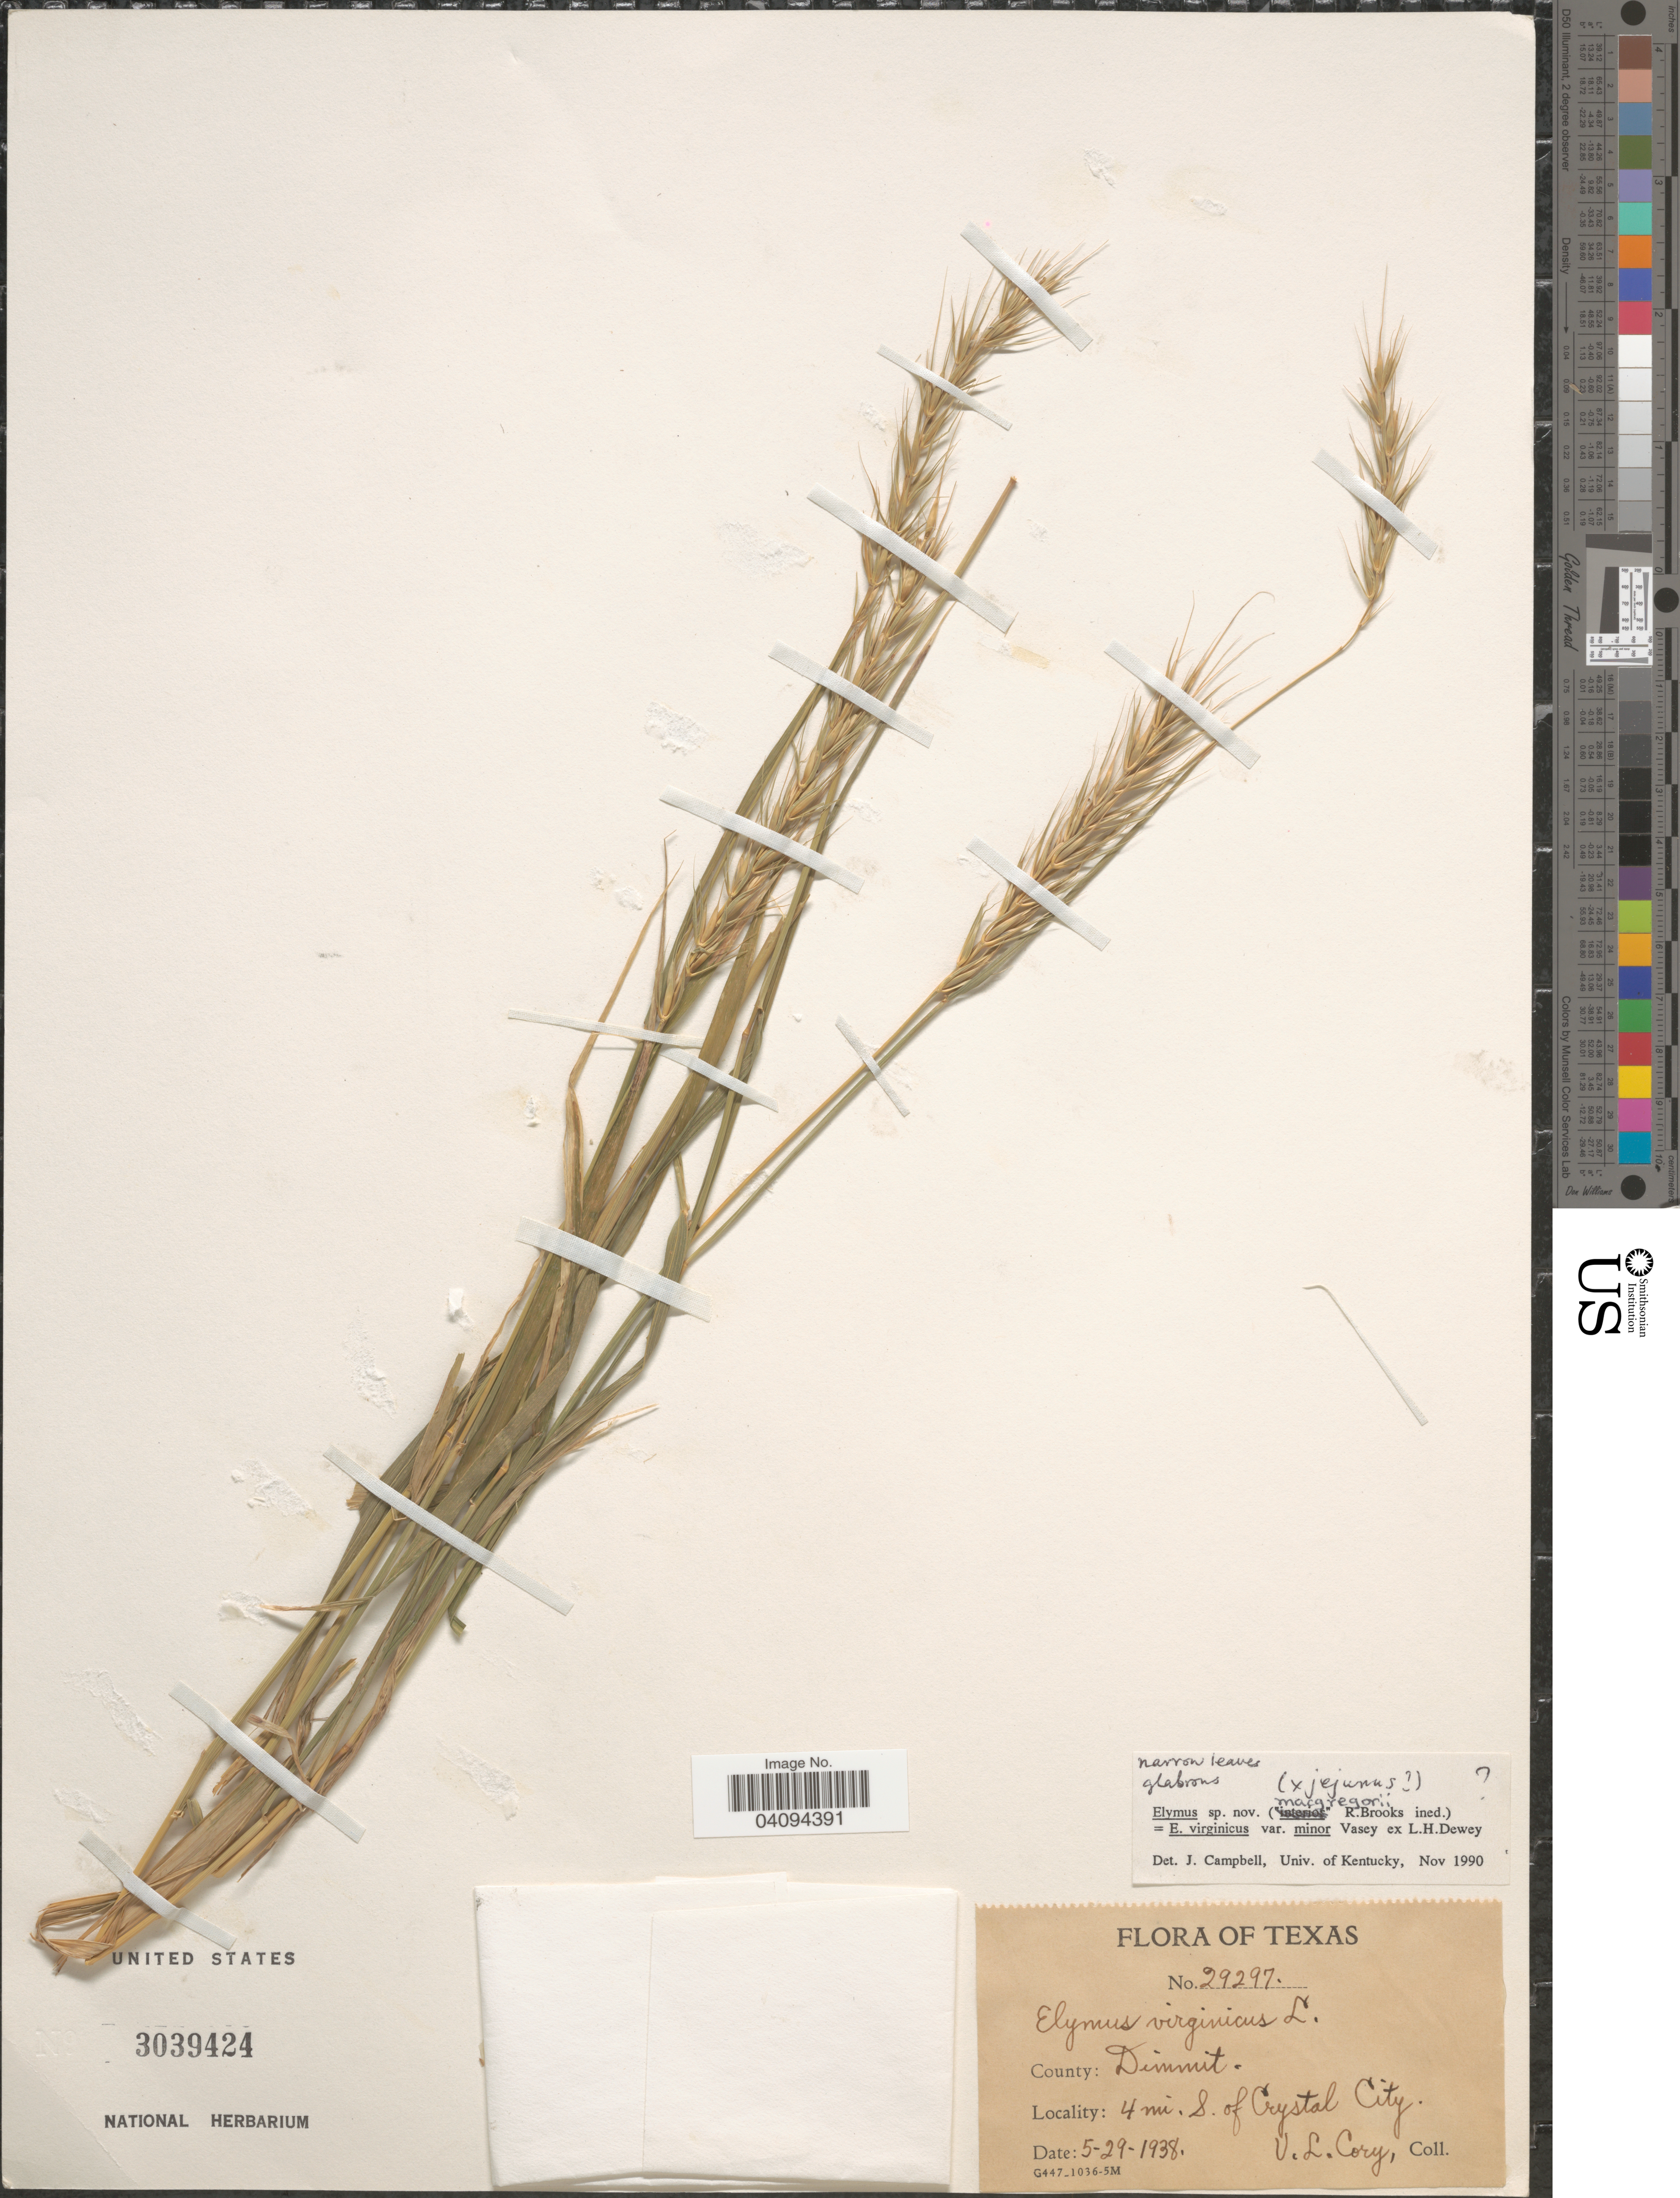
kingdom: Plantae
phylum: Tracheophyta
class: Liliopsida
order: Poales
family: Poaceae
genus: Elymus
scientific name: Elymus macgregorii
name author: R.E. Brooks & J.J.N. Campb.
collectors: V. Cory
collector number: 29297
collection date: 1938-05-29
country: United States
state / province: Texas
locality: County: Dimmit. 4 mi. S of Crystal City.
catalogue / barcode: US 3039424